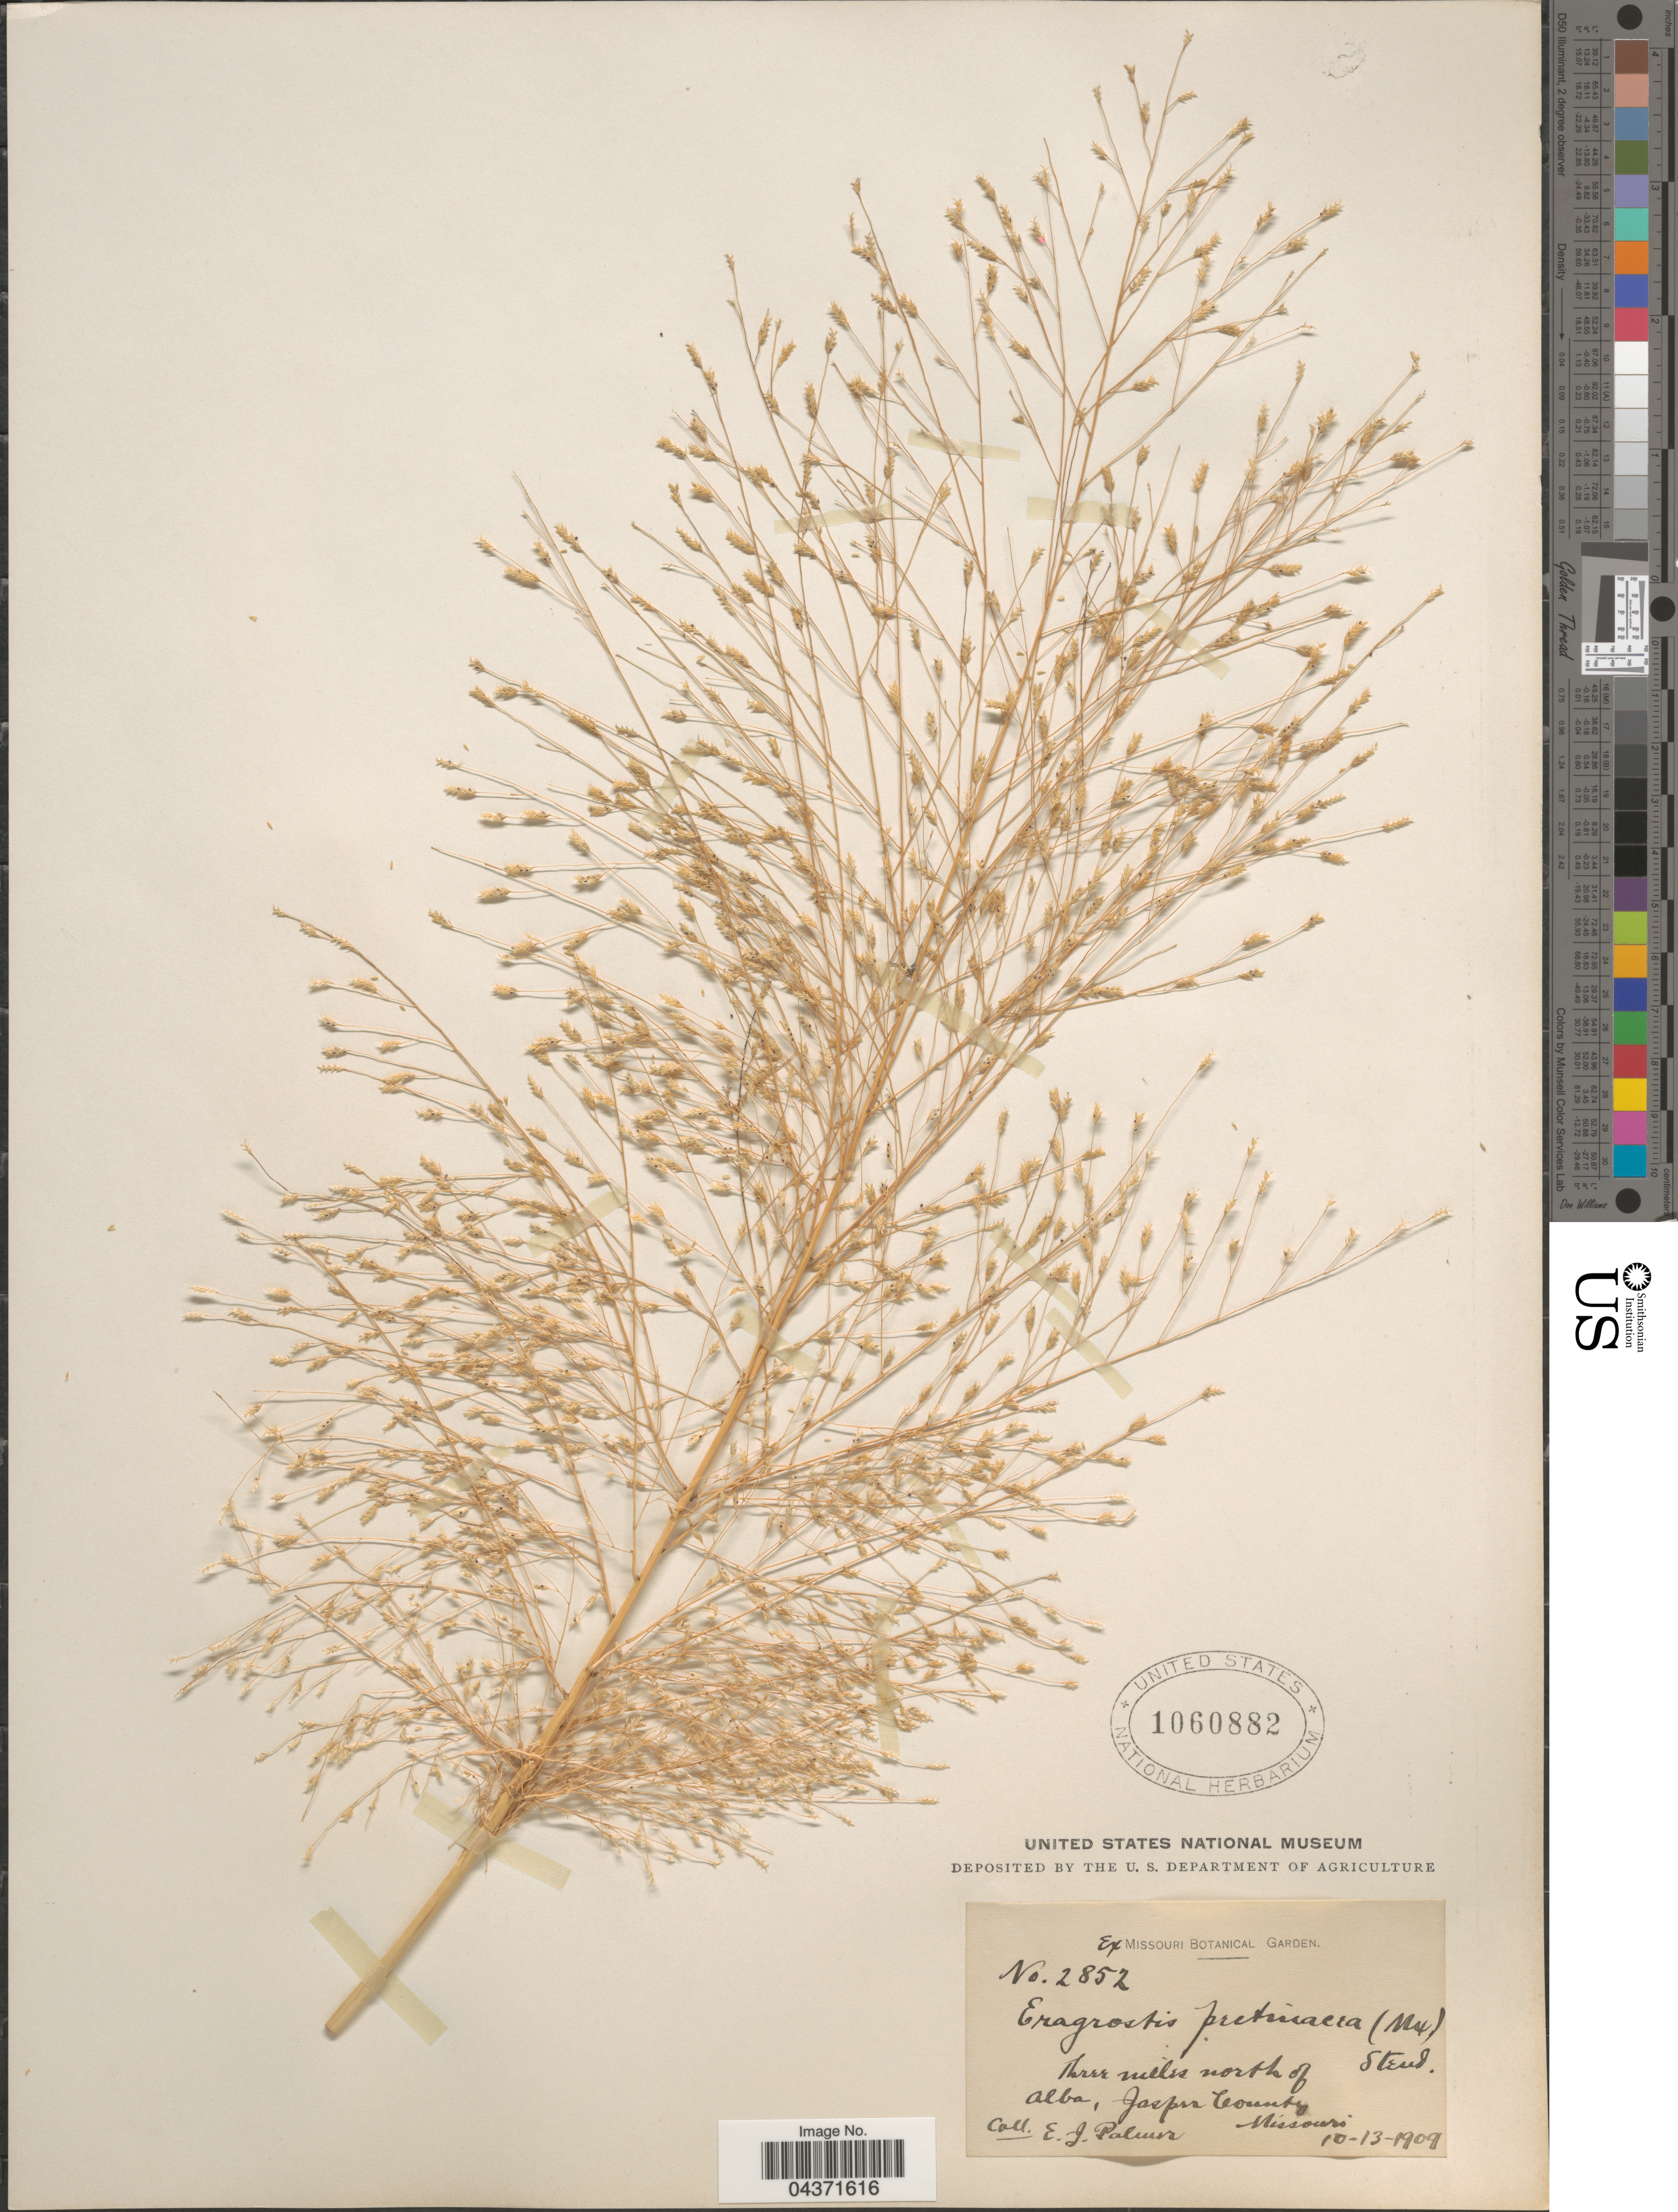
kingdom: Plantae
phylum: Tracheophyta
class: Liliopsida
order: Poales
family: Poaceae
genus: Eragrostis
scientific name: Eragrostis spectabilis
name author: (Pursh) Steud.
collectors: E. J. Palmer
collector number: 2852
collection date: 1909-10-13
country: United States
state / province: Missouri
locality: Three miles north of Alba, Jasper County.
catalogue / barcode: US 1060882